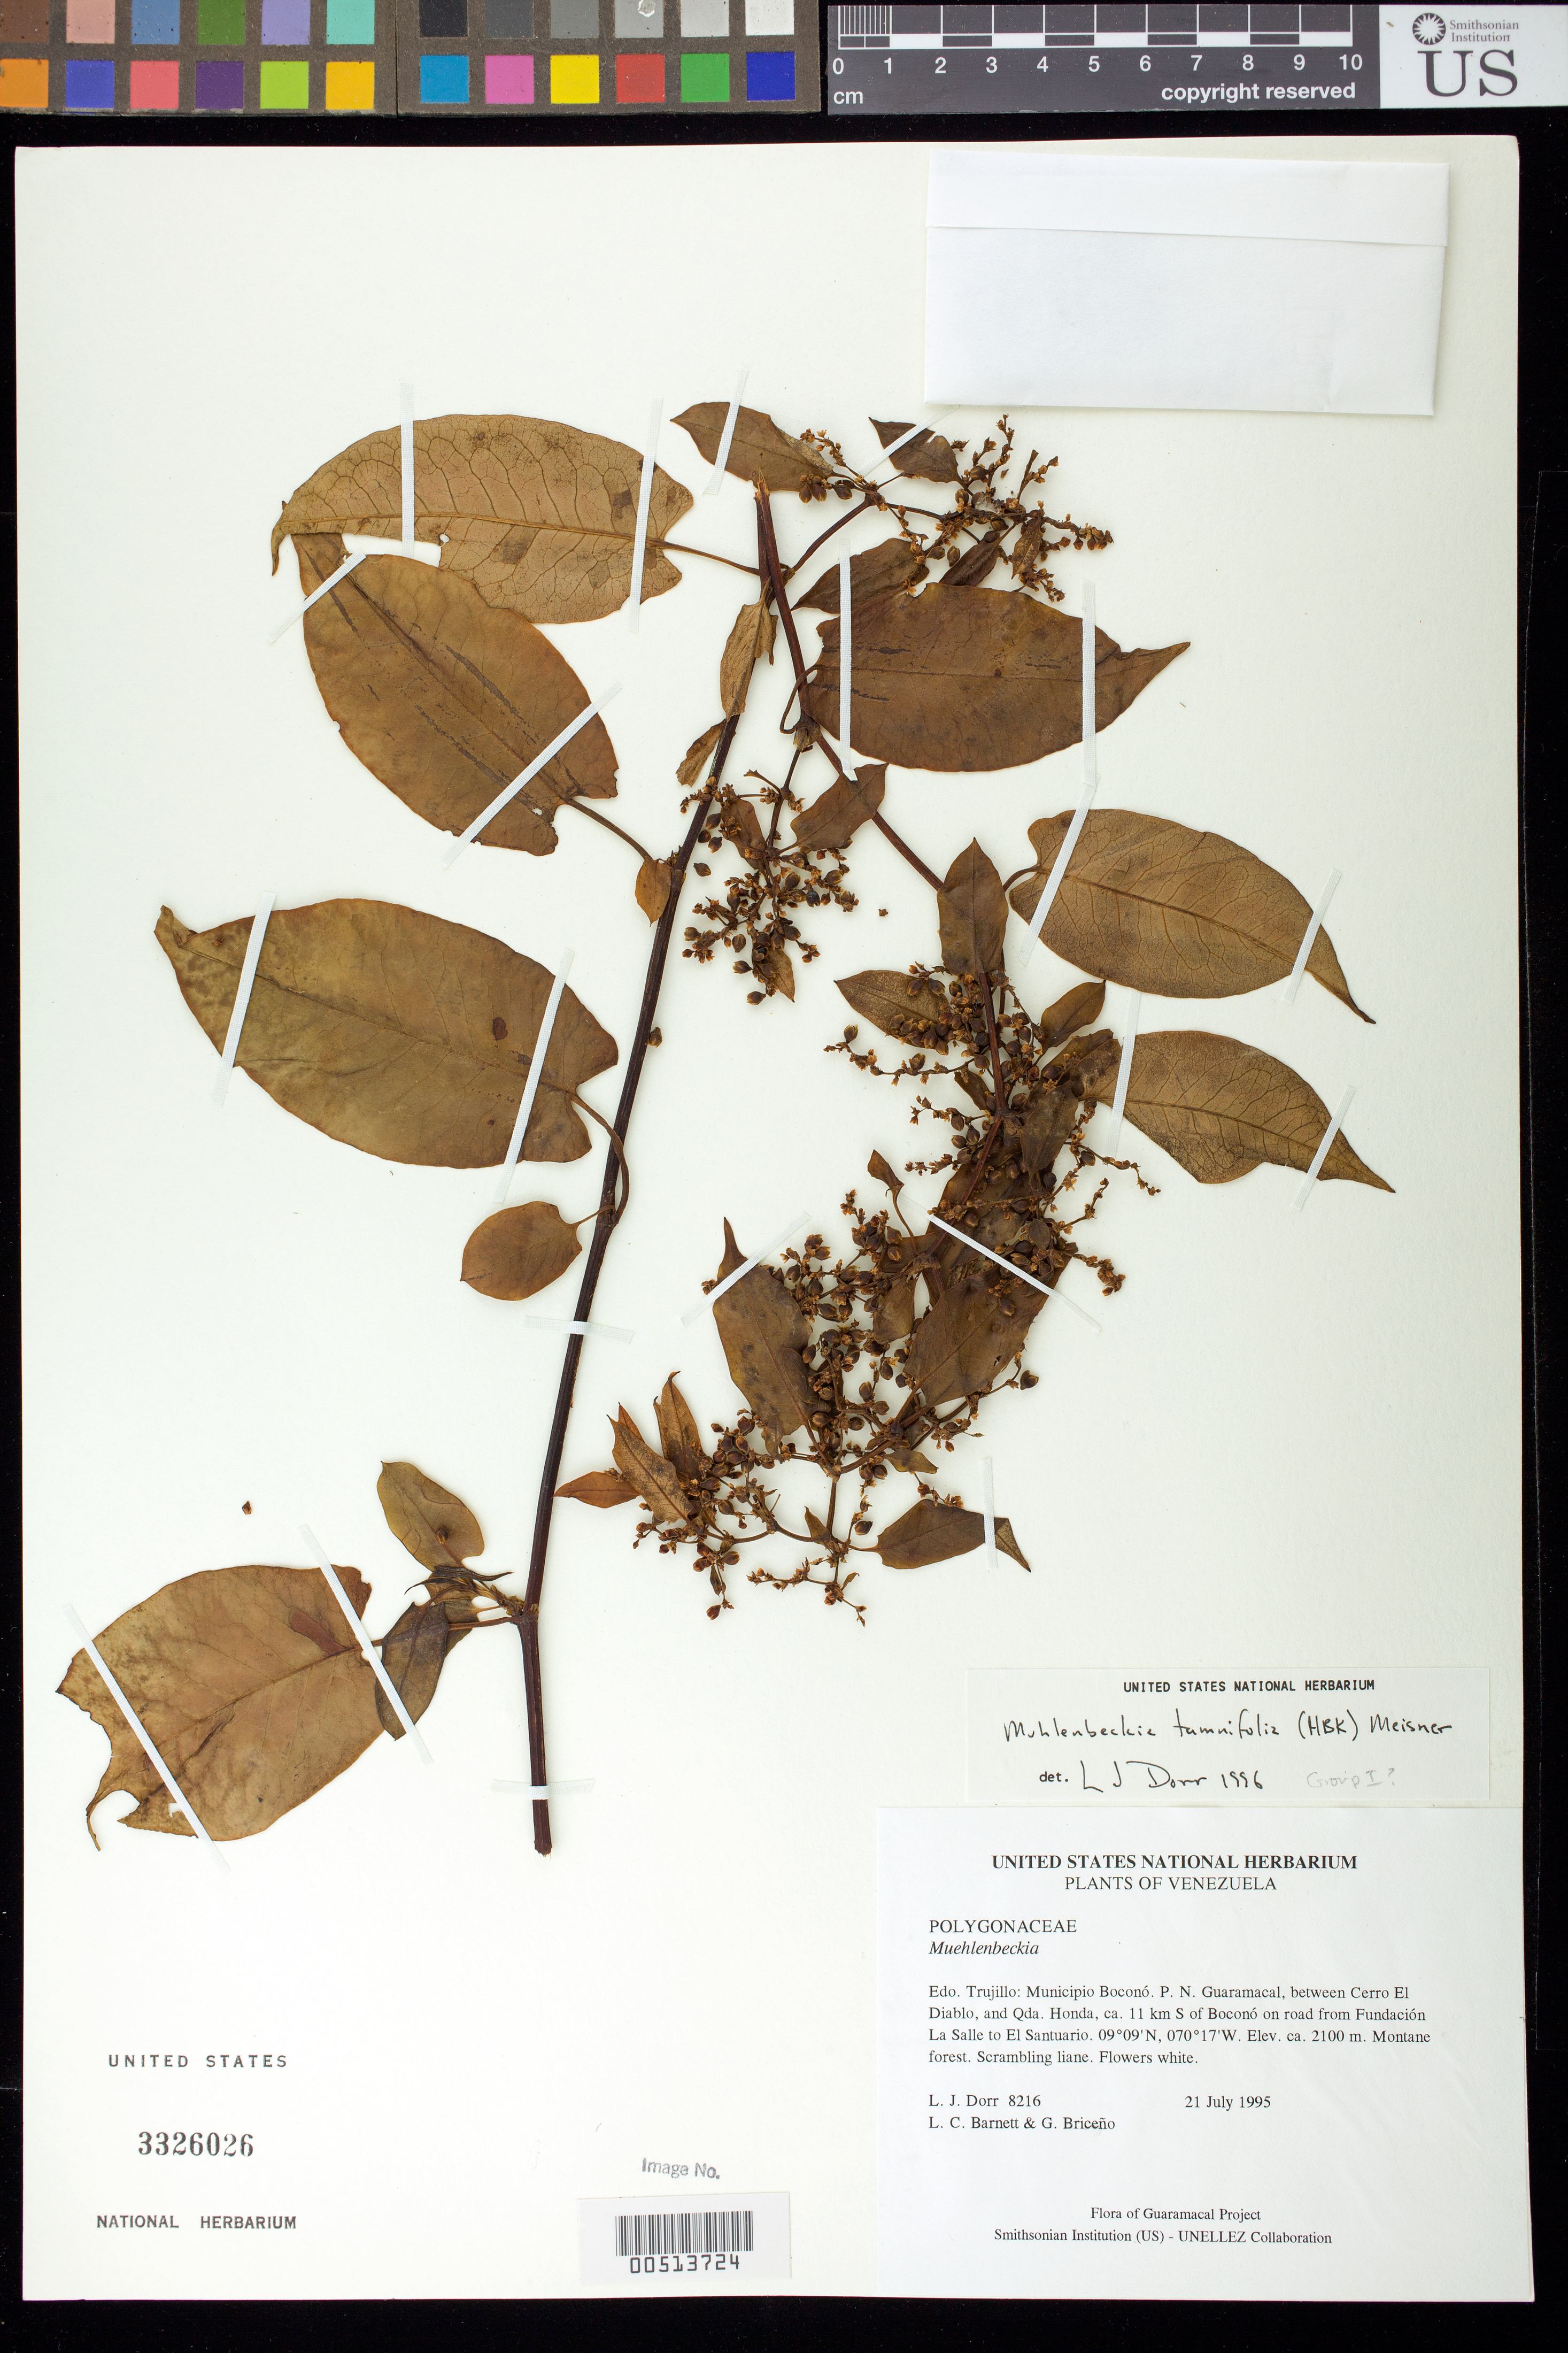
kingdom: Plantae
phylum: Tracheophyta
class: Magnoliopsida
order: Caryophyllales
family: Polygonaceae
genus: Muehlenbeckia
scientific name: Muehlenbeckia tamnifolia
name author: (Kunth) Meisn.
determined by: Dorr, L. J., (BOT), Smithsonian Institution - National Museum of Natural History (UNITED STATES)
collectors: L. J. Dorr, L. C. Barnett & G. Briceño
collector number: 8216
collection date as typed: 21 Jul 1995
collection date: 1995-07-21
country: Venezuela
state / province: Trujillo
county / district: Boconó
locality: Parque Nacional Guaramacal, between Cerro El Diablo, and Qda. Honda, ca. 11 km S of Boconó on road from Fundación La Salle to El Santuario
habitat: Montane forest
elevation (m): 2100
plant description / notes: PORT, US, VEN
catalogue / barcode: US 3326026